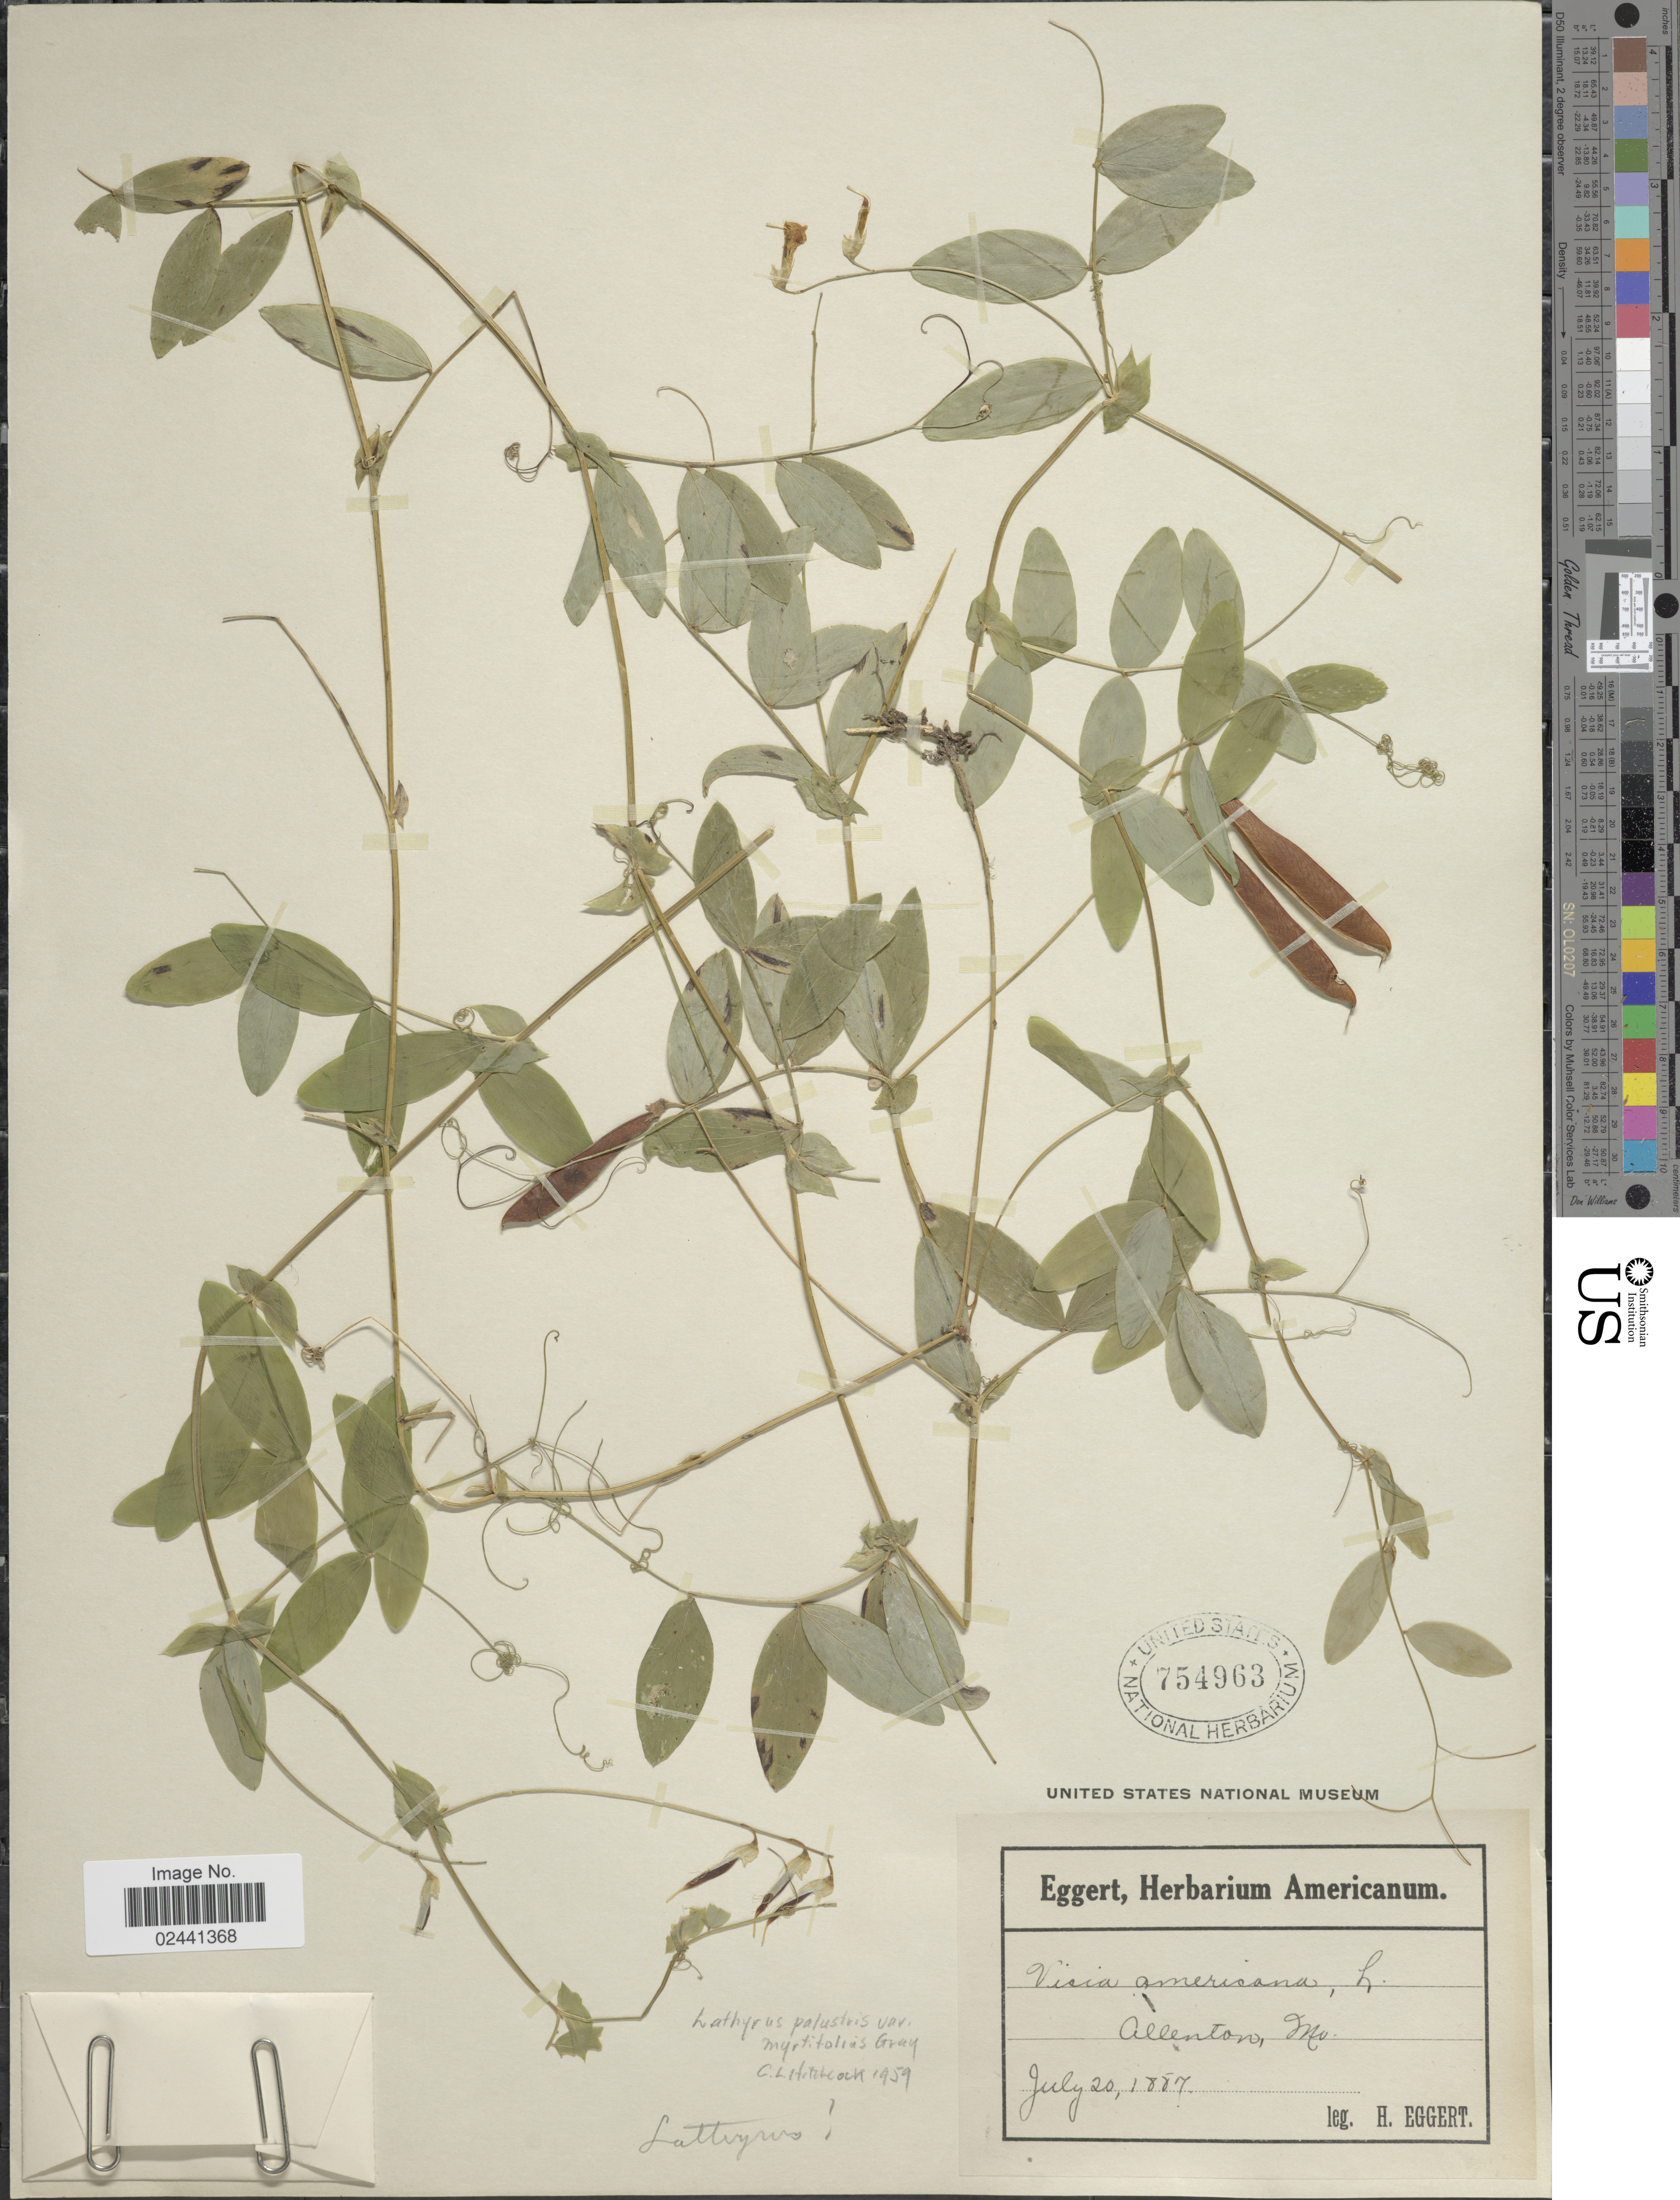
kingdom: Plantae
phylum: Tracheophyta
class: Magnoliopsida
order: Fabales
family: Fabaceae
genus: Lathyrus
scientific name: Lathyrus palustris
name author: L.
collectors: H. Eggert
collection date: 1887-07-20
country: United States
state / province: Missouri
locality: Allenton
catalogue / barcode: US 754963